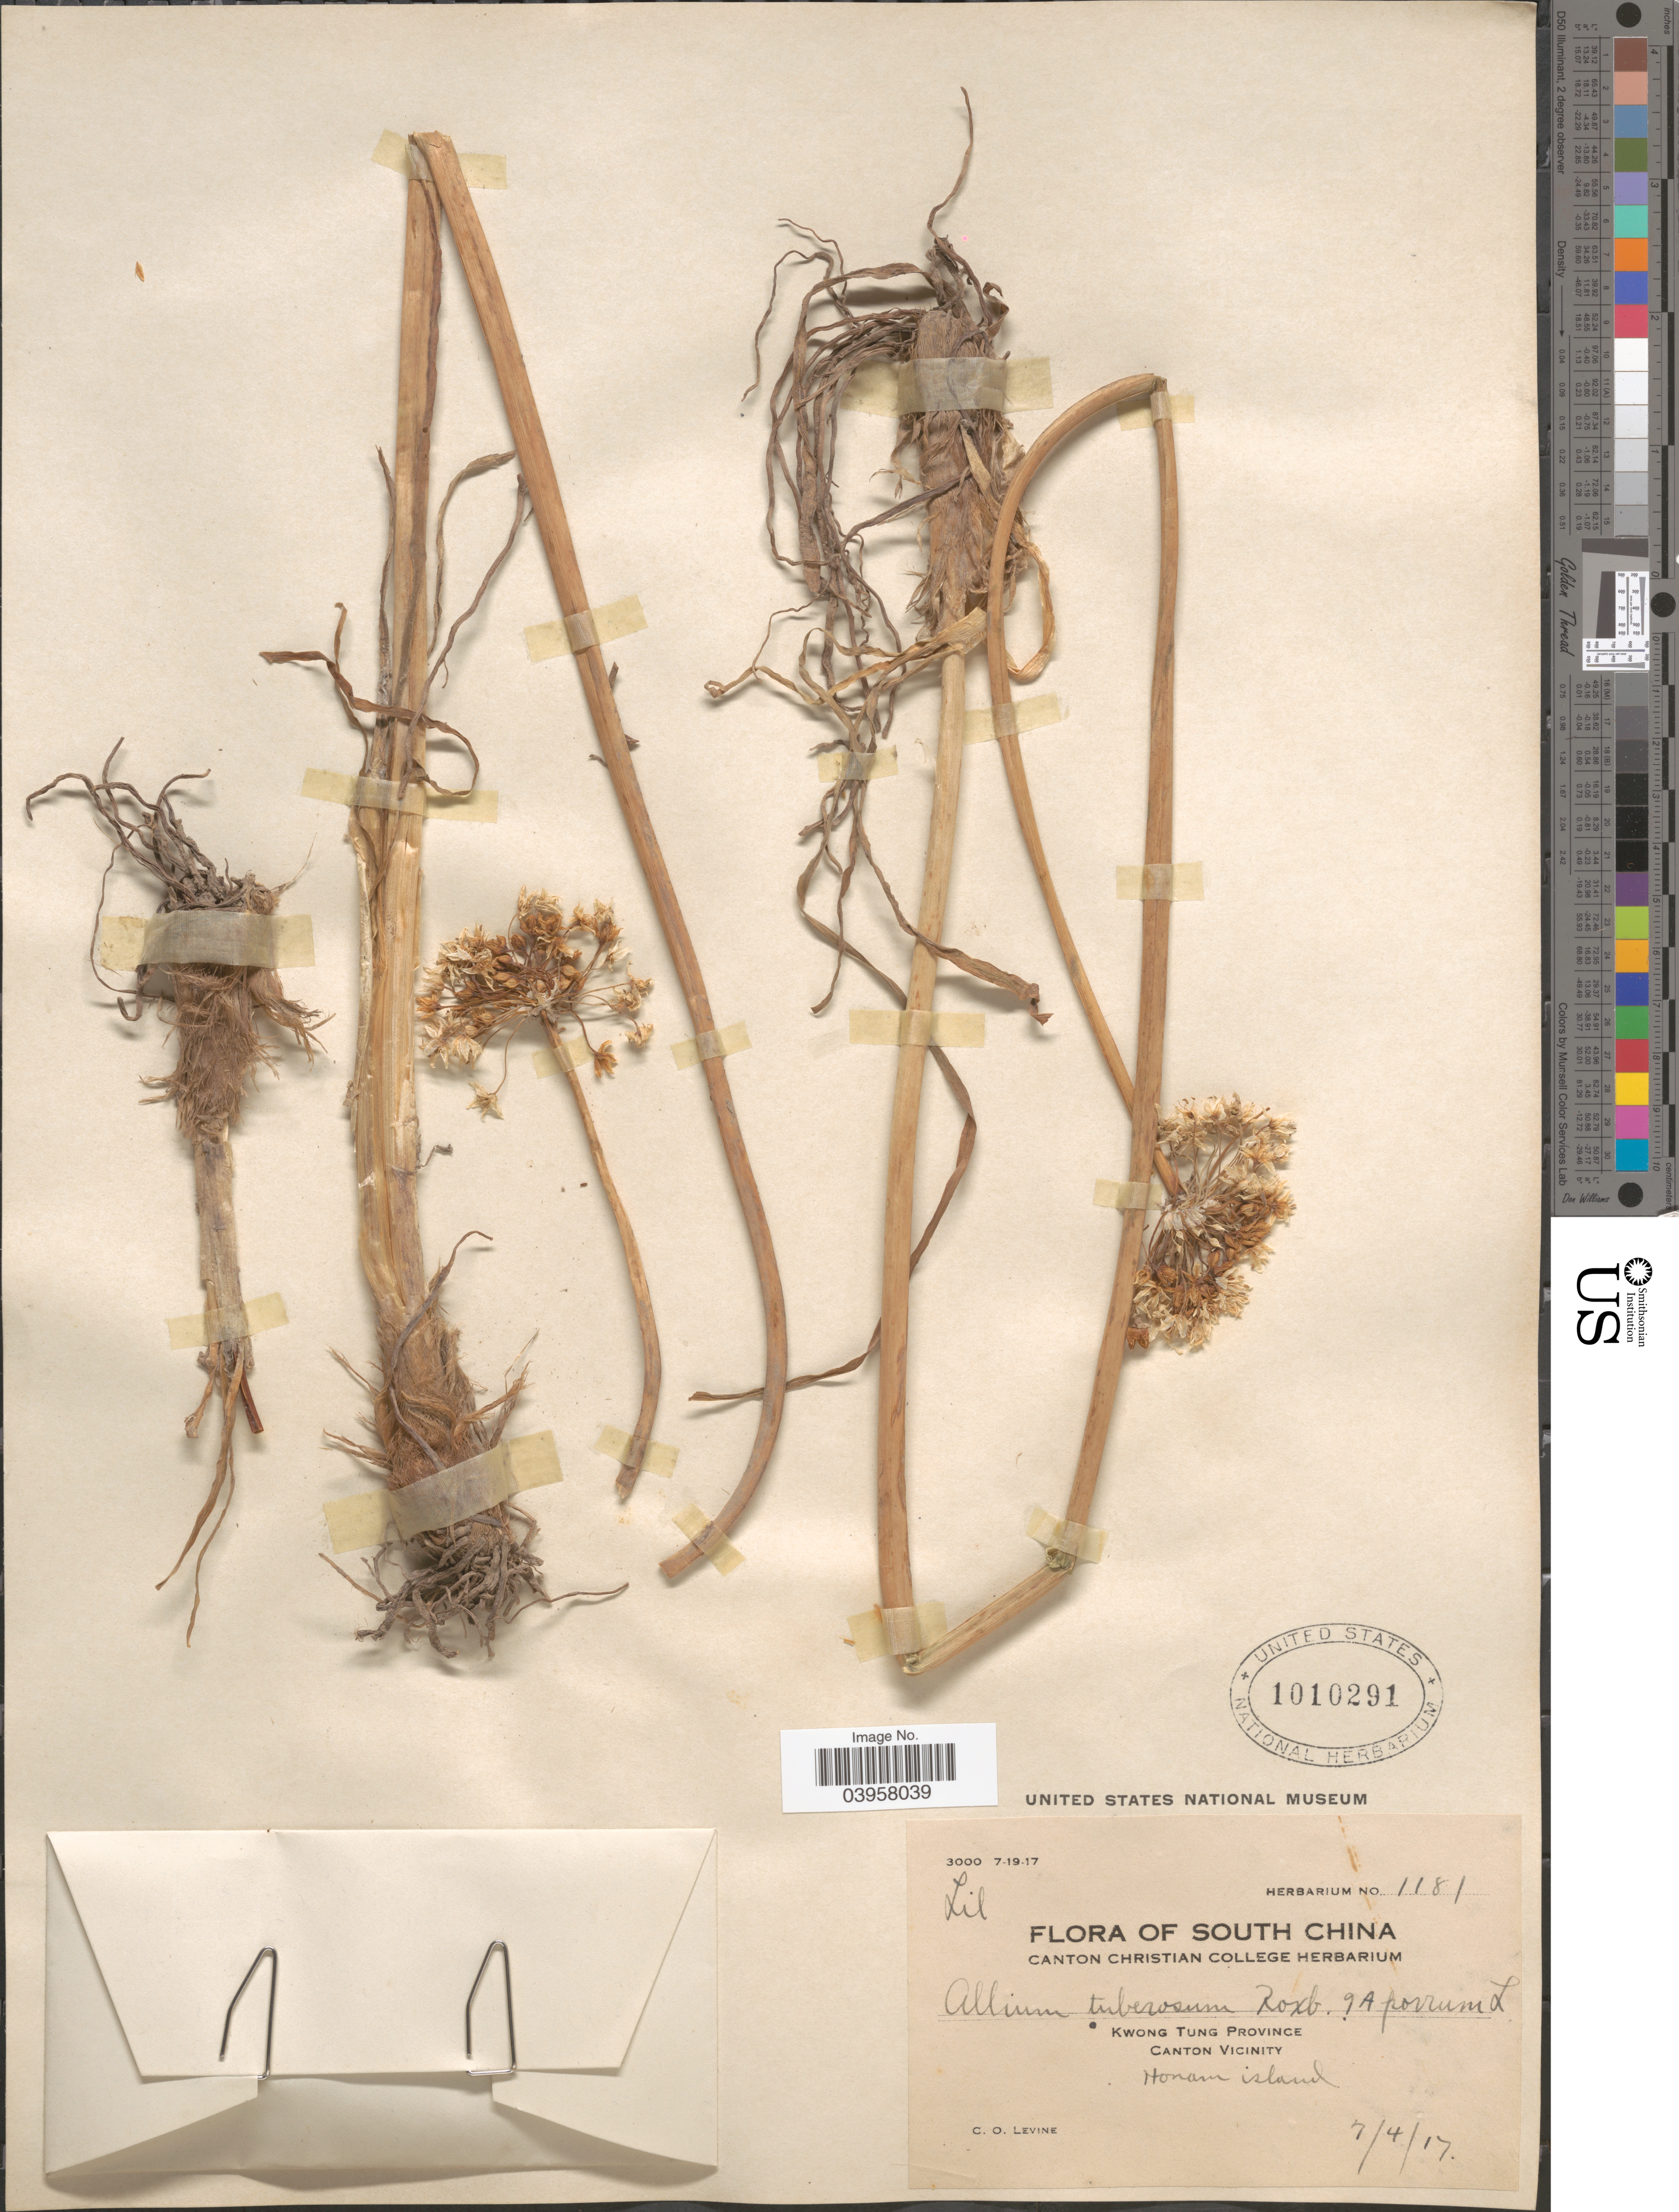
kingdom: Plantae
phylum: Tracheophyta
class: Liliopsida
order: Asparagales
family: Amaryllidaceae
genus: Allium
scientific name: Allium tuberosum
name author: Röttler ex Spreng.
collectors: C. O. Levine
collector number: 1181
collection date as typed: Transcribed d/m/y: 7/4/17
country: China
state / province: Guangdong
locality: South China. Kwong Tung Province. Canton Vicinity. Honam island.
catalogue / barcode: US 1010291